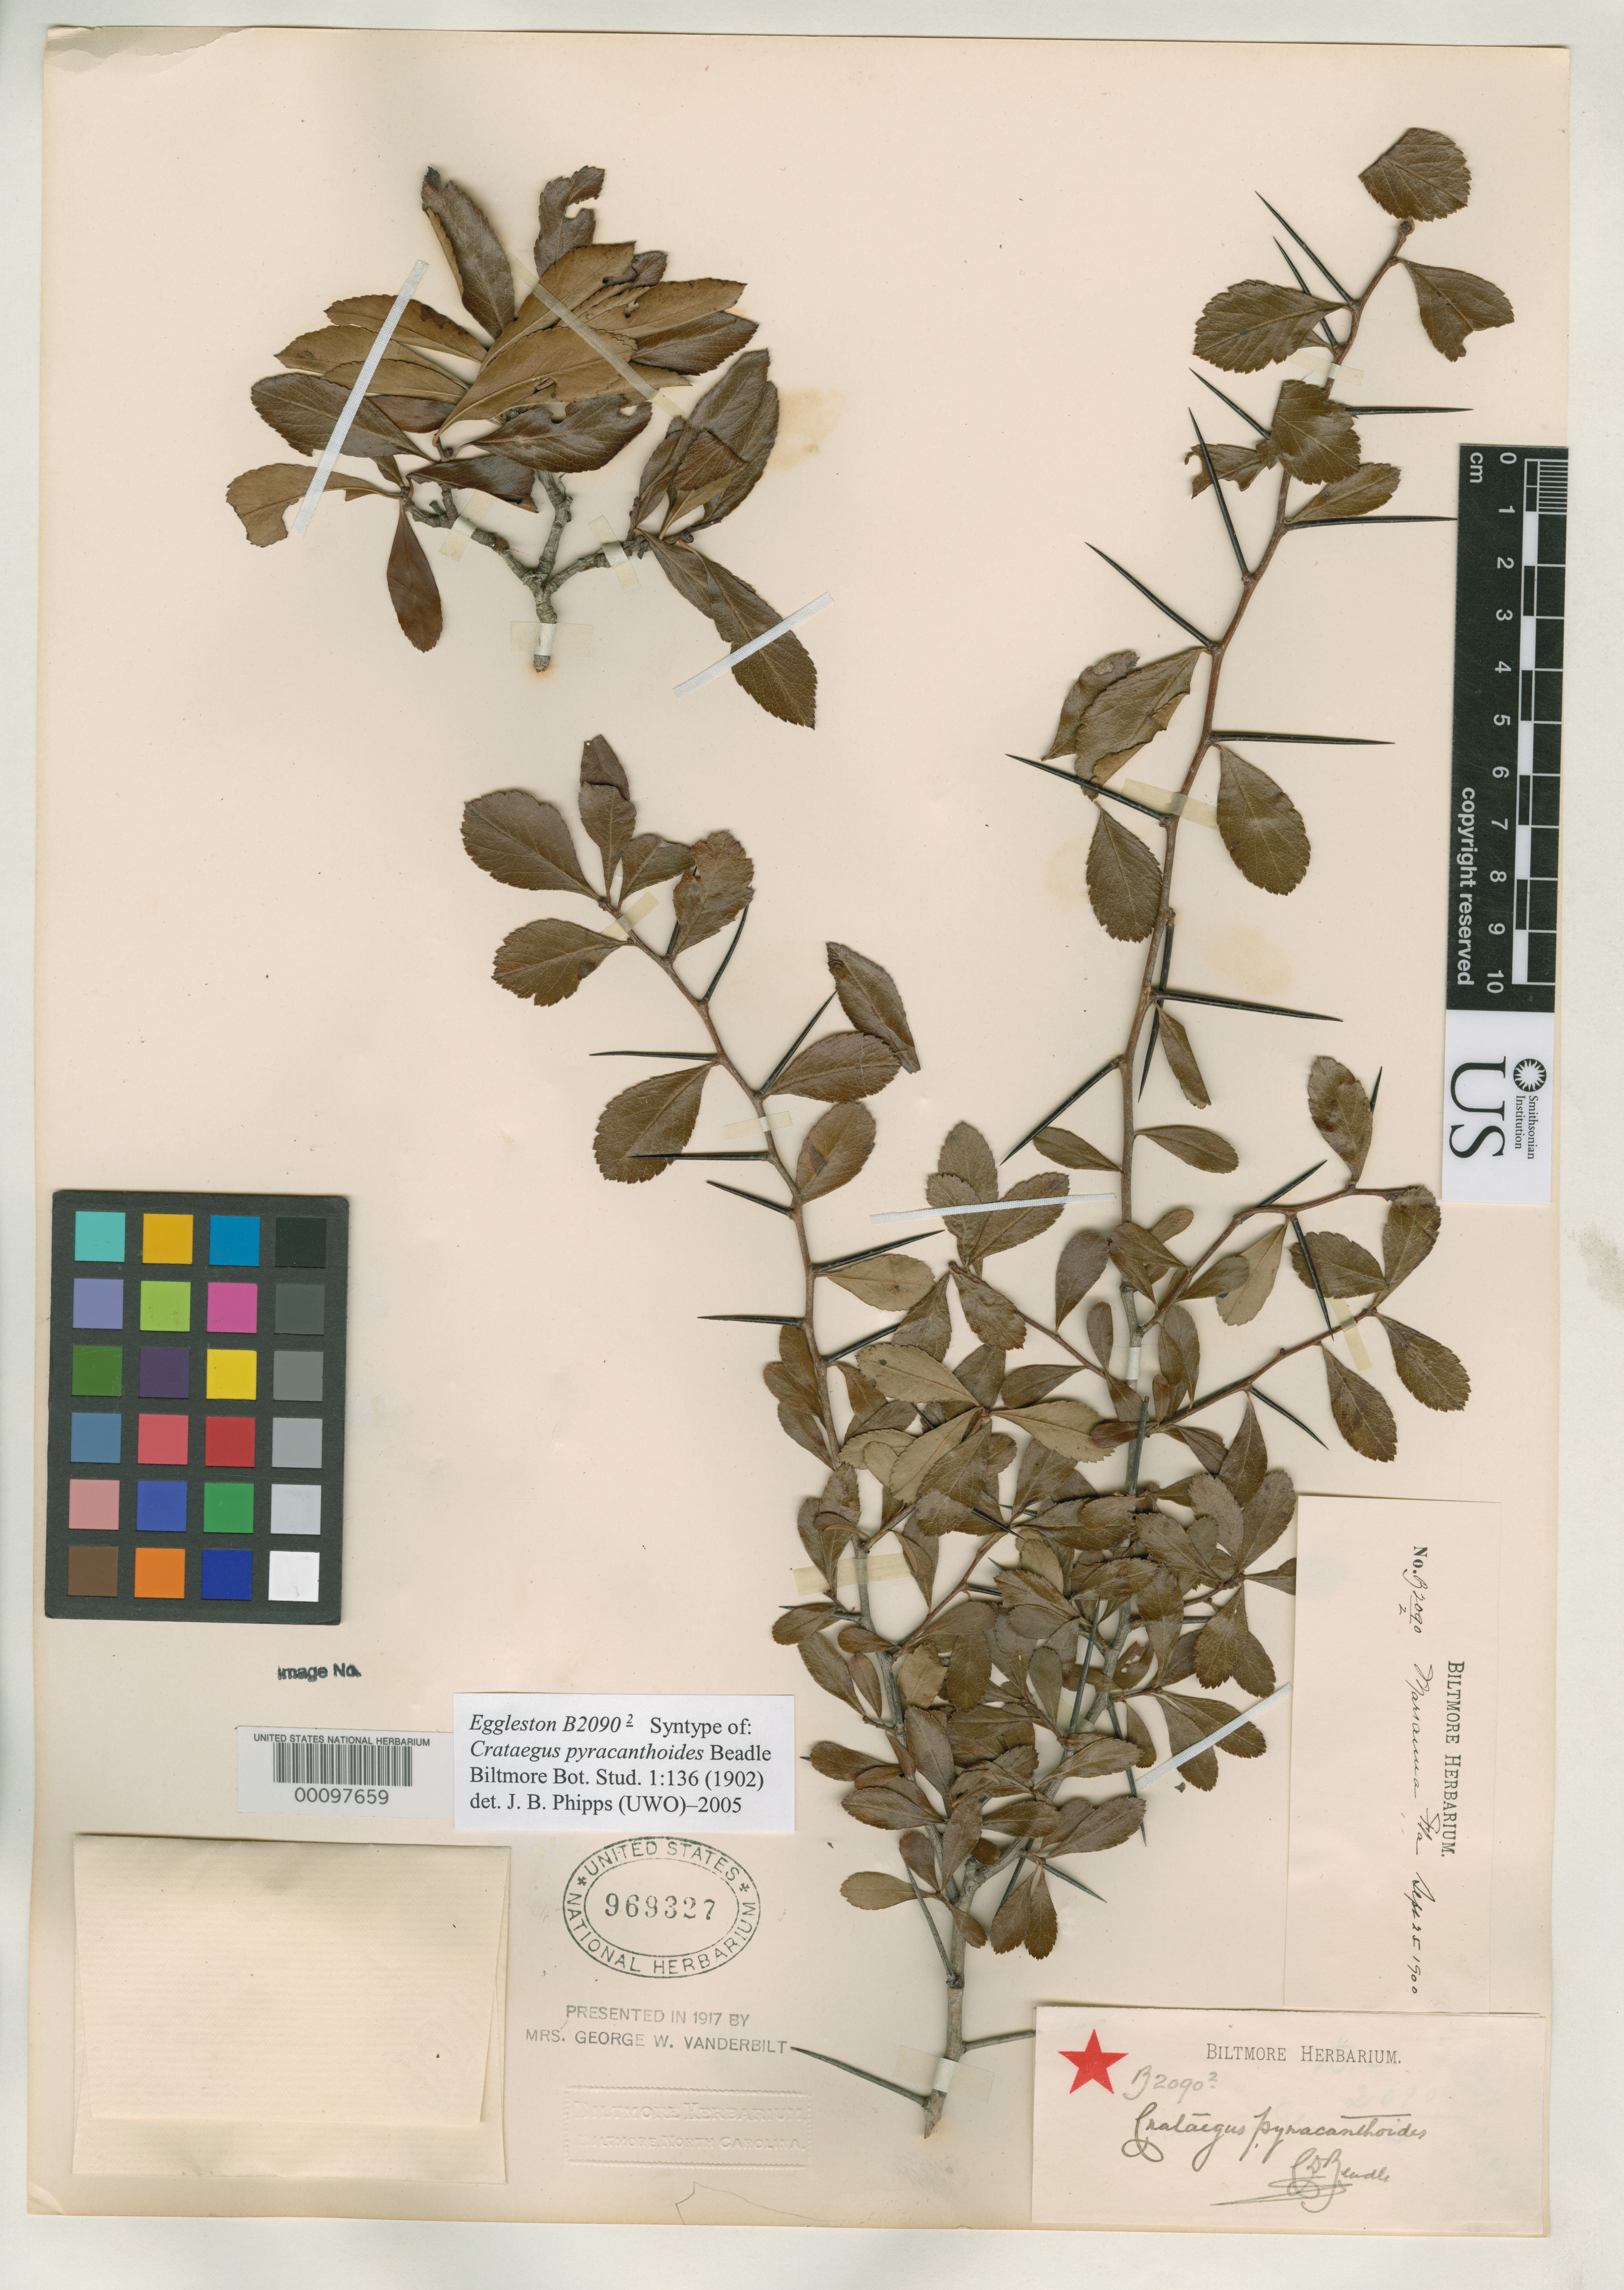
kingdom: Plantae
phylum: Tracheophyta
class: Magnoliopsida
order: Rosales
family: Rosaceae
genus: Crataegus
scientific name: Crataegus pyracanthoides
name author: Beadle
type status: Syntype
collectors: ex herb. Biltmore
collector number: B 2090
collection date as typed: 25 Sep 1900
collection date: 1900-09-25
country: United States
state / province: Florida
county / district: Jackson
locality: Chipola River, near Marianna.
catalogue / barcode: US 969327